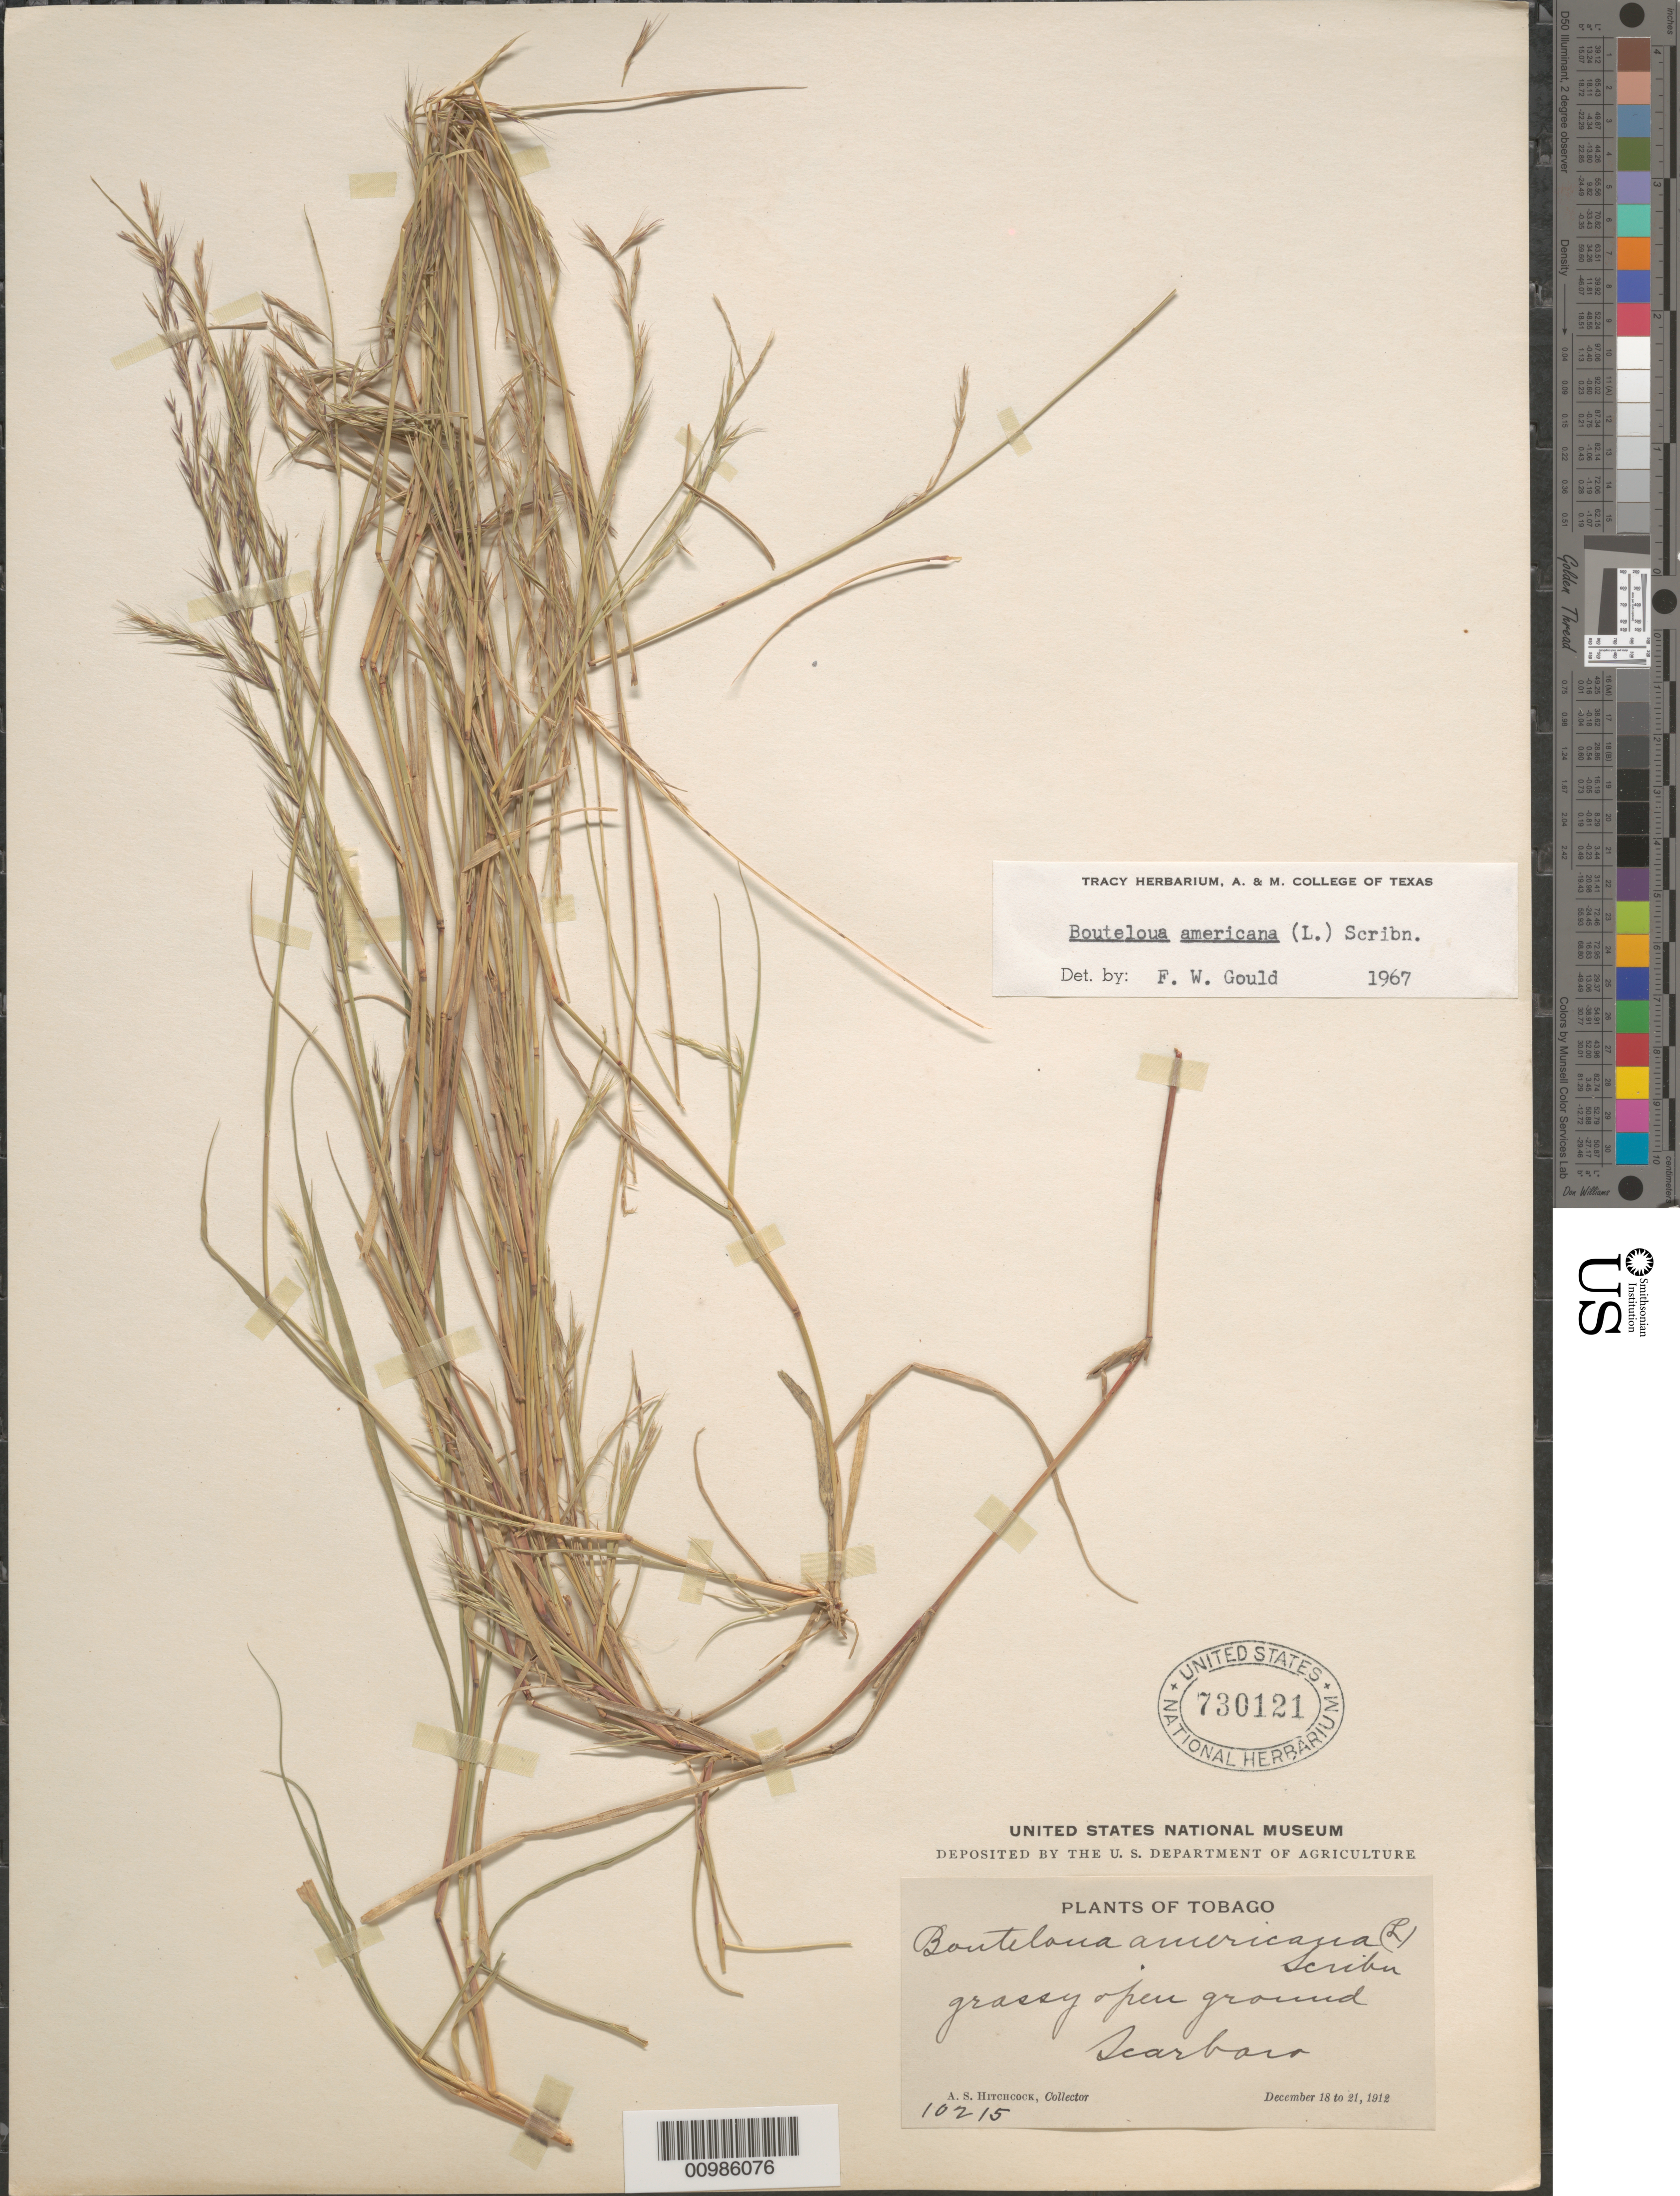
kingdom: Plantae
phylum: Tracheophyta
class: Liliopsida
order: Poales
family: Poaceae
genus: Bouteloua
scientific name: Bouteloua americana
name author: (L.) Scribn.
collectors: A. S. Hitchcock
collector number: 10215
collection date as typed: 18 Dec 1912 to21 Dec 1912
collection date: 1912-12-18/1912-12-21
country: Trinidad and Tobago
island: Tobago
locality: Scarborough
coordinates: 0 N, 0 E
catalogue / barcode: US 730121